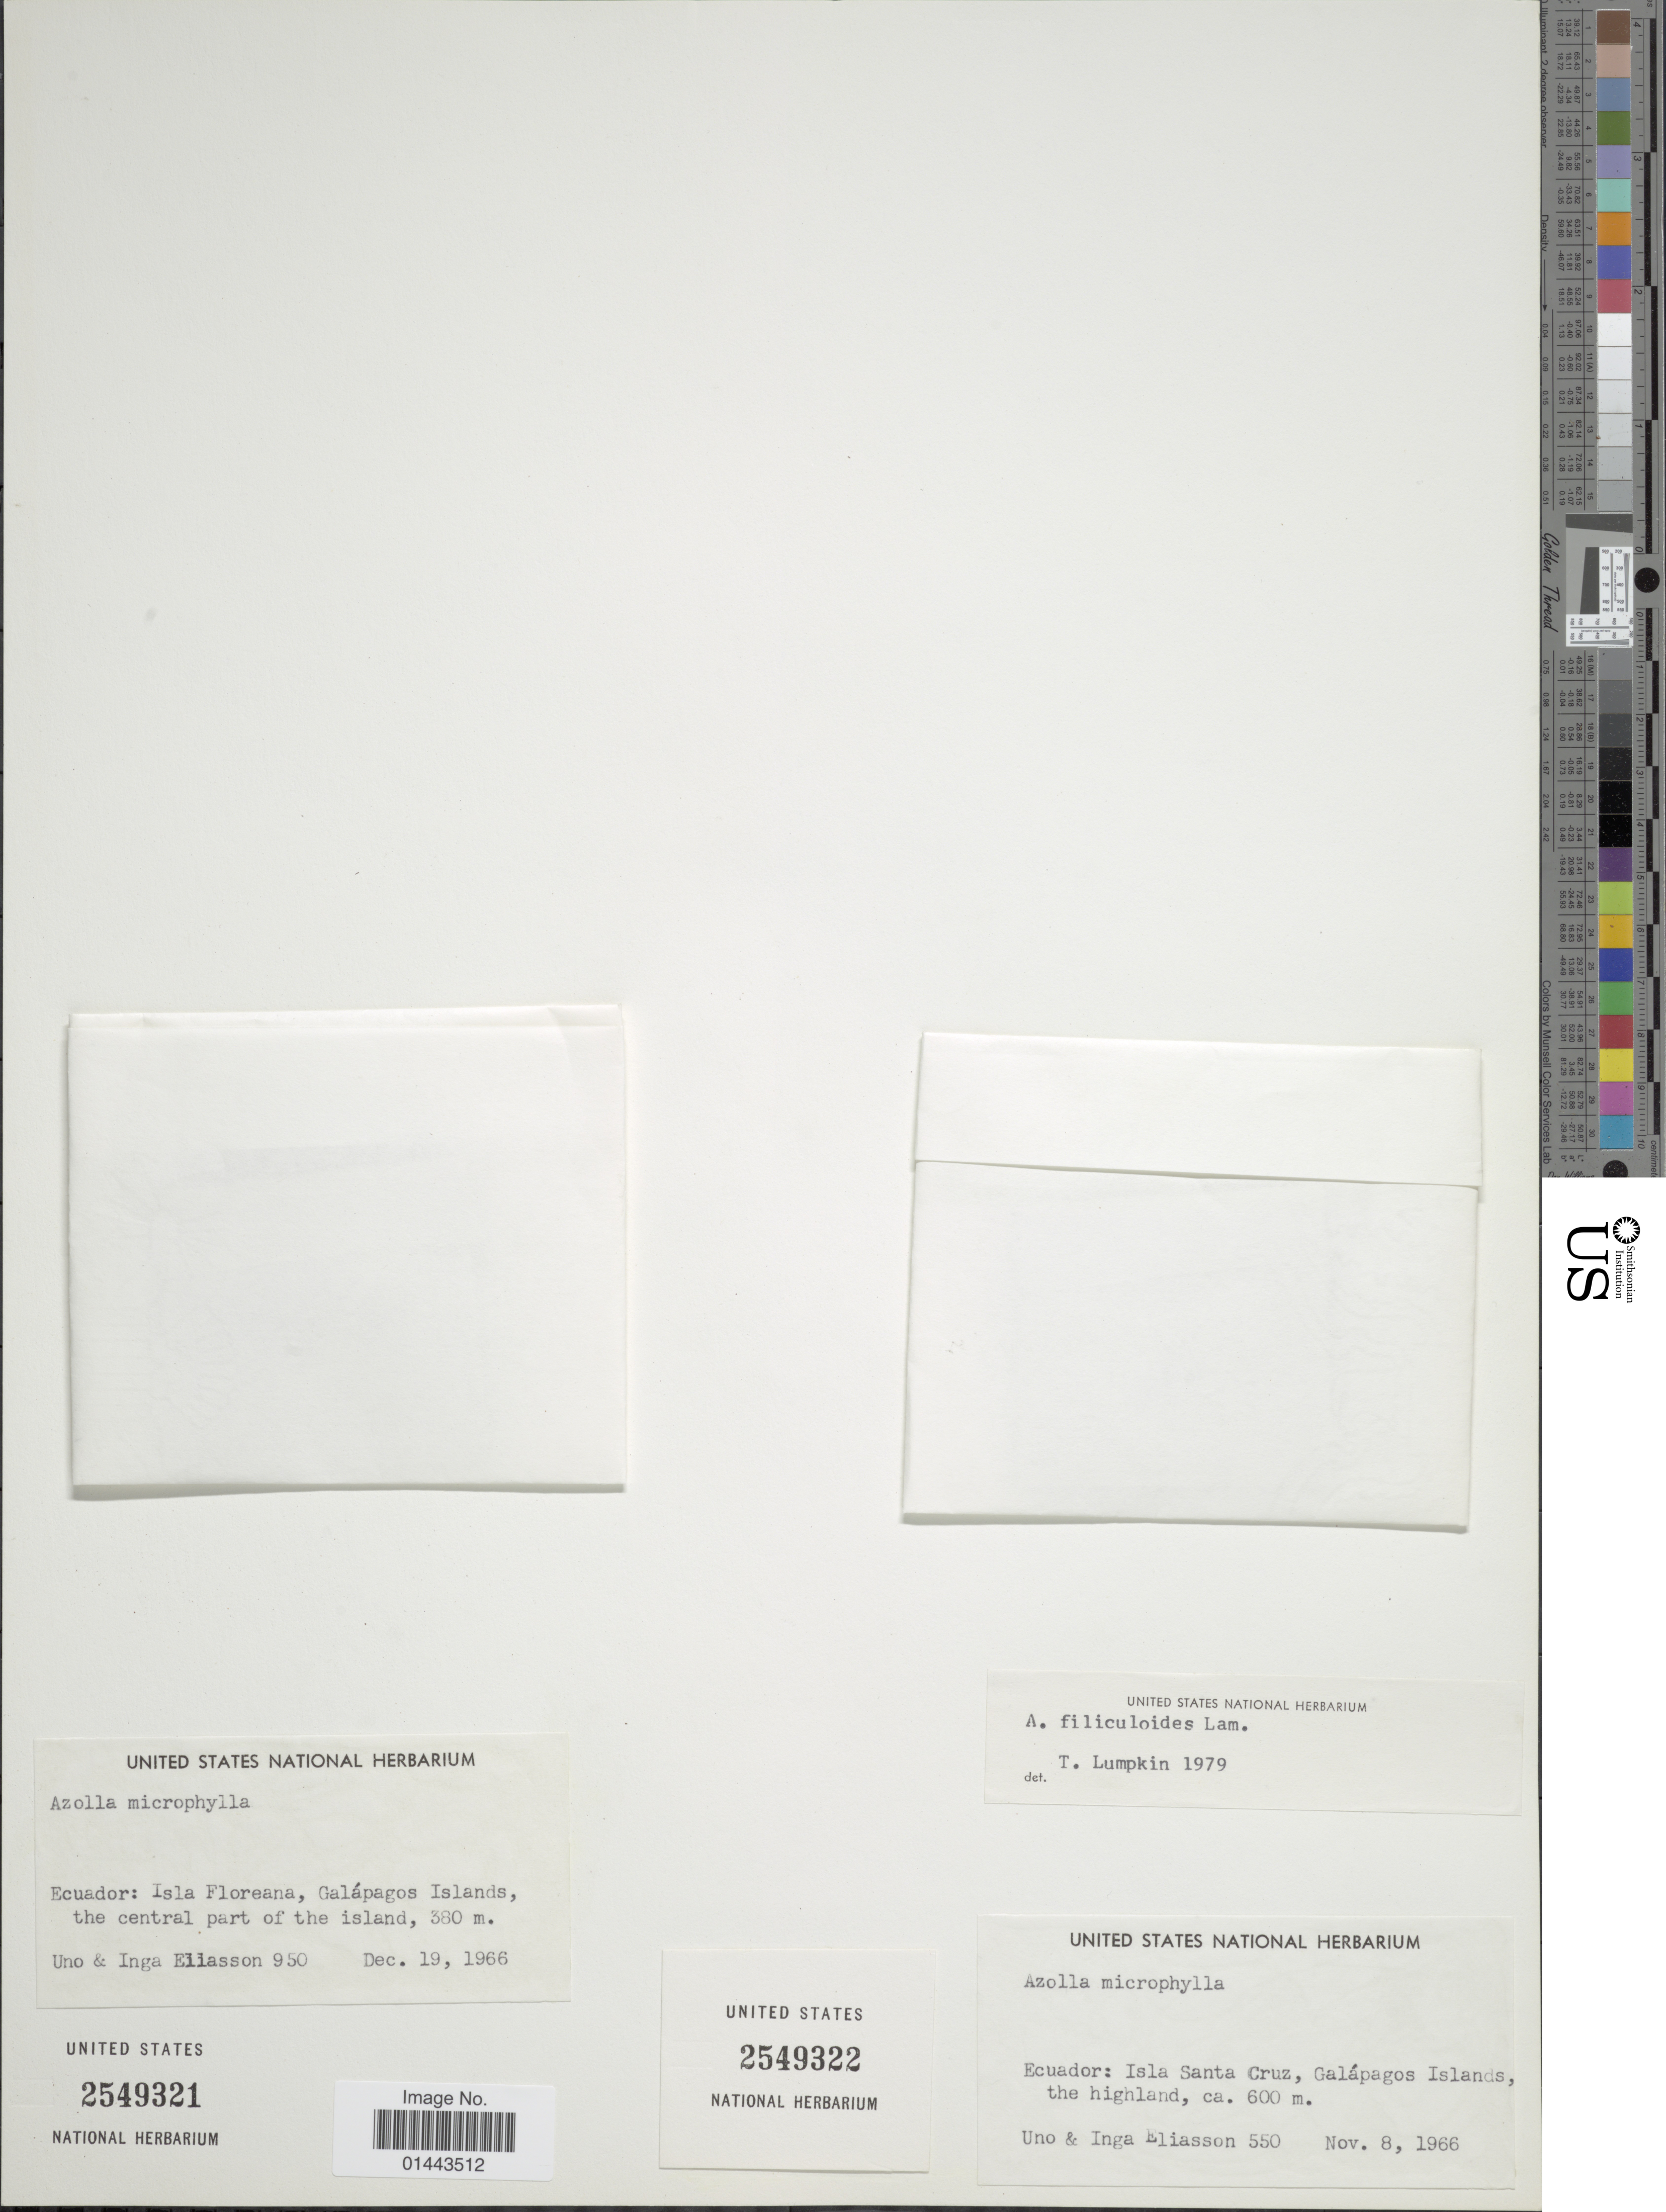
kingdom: Plantae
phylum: Tracheophyta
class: Polypodiopsida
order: Salviniales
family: Salviniaceae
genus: Azolla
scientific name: Azolla filiculoides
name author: Lam.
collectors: U. Eliasson & I. Eliasson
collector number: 950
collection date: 1966-12-19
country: Ecuador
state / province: Colón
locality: Isla Floreana, Galapagos Islands, the central part of the island.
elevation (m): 380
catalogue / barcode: US 2549321